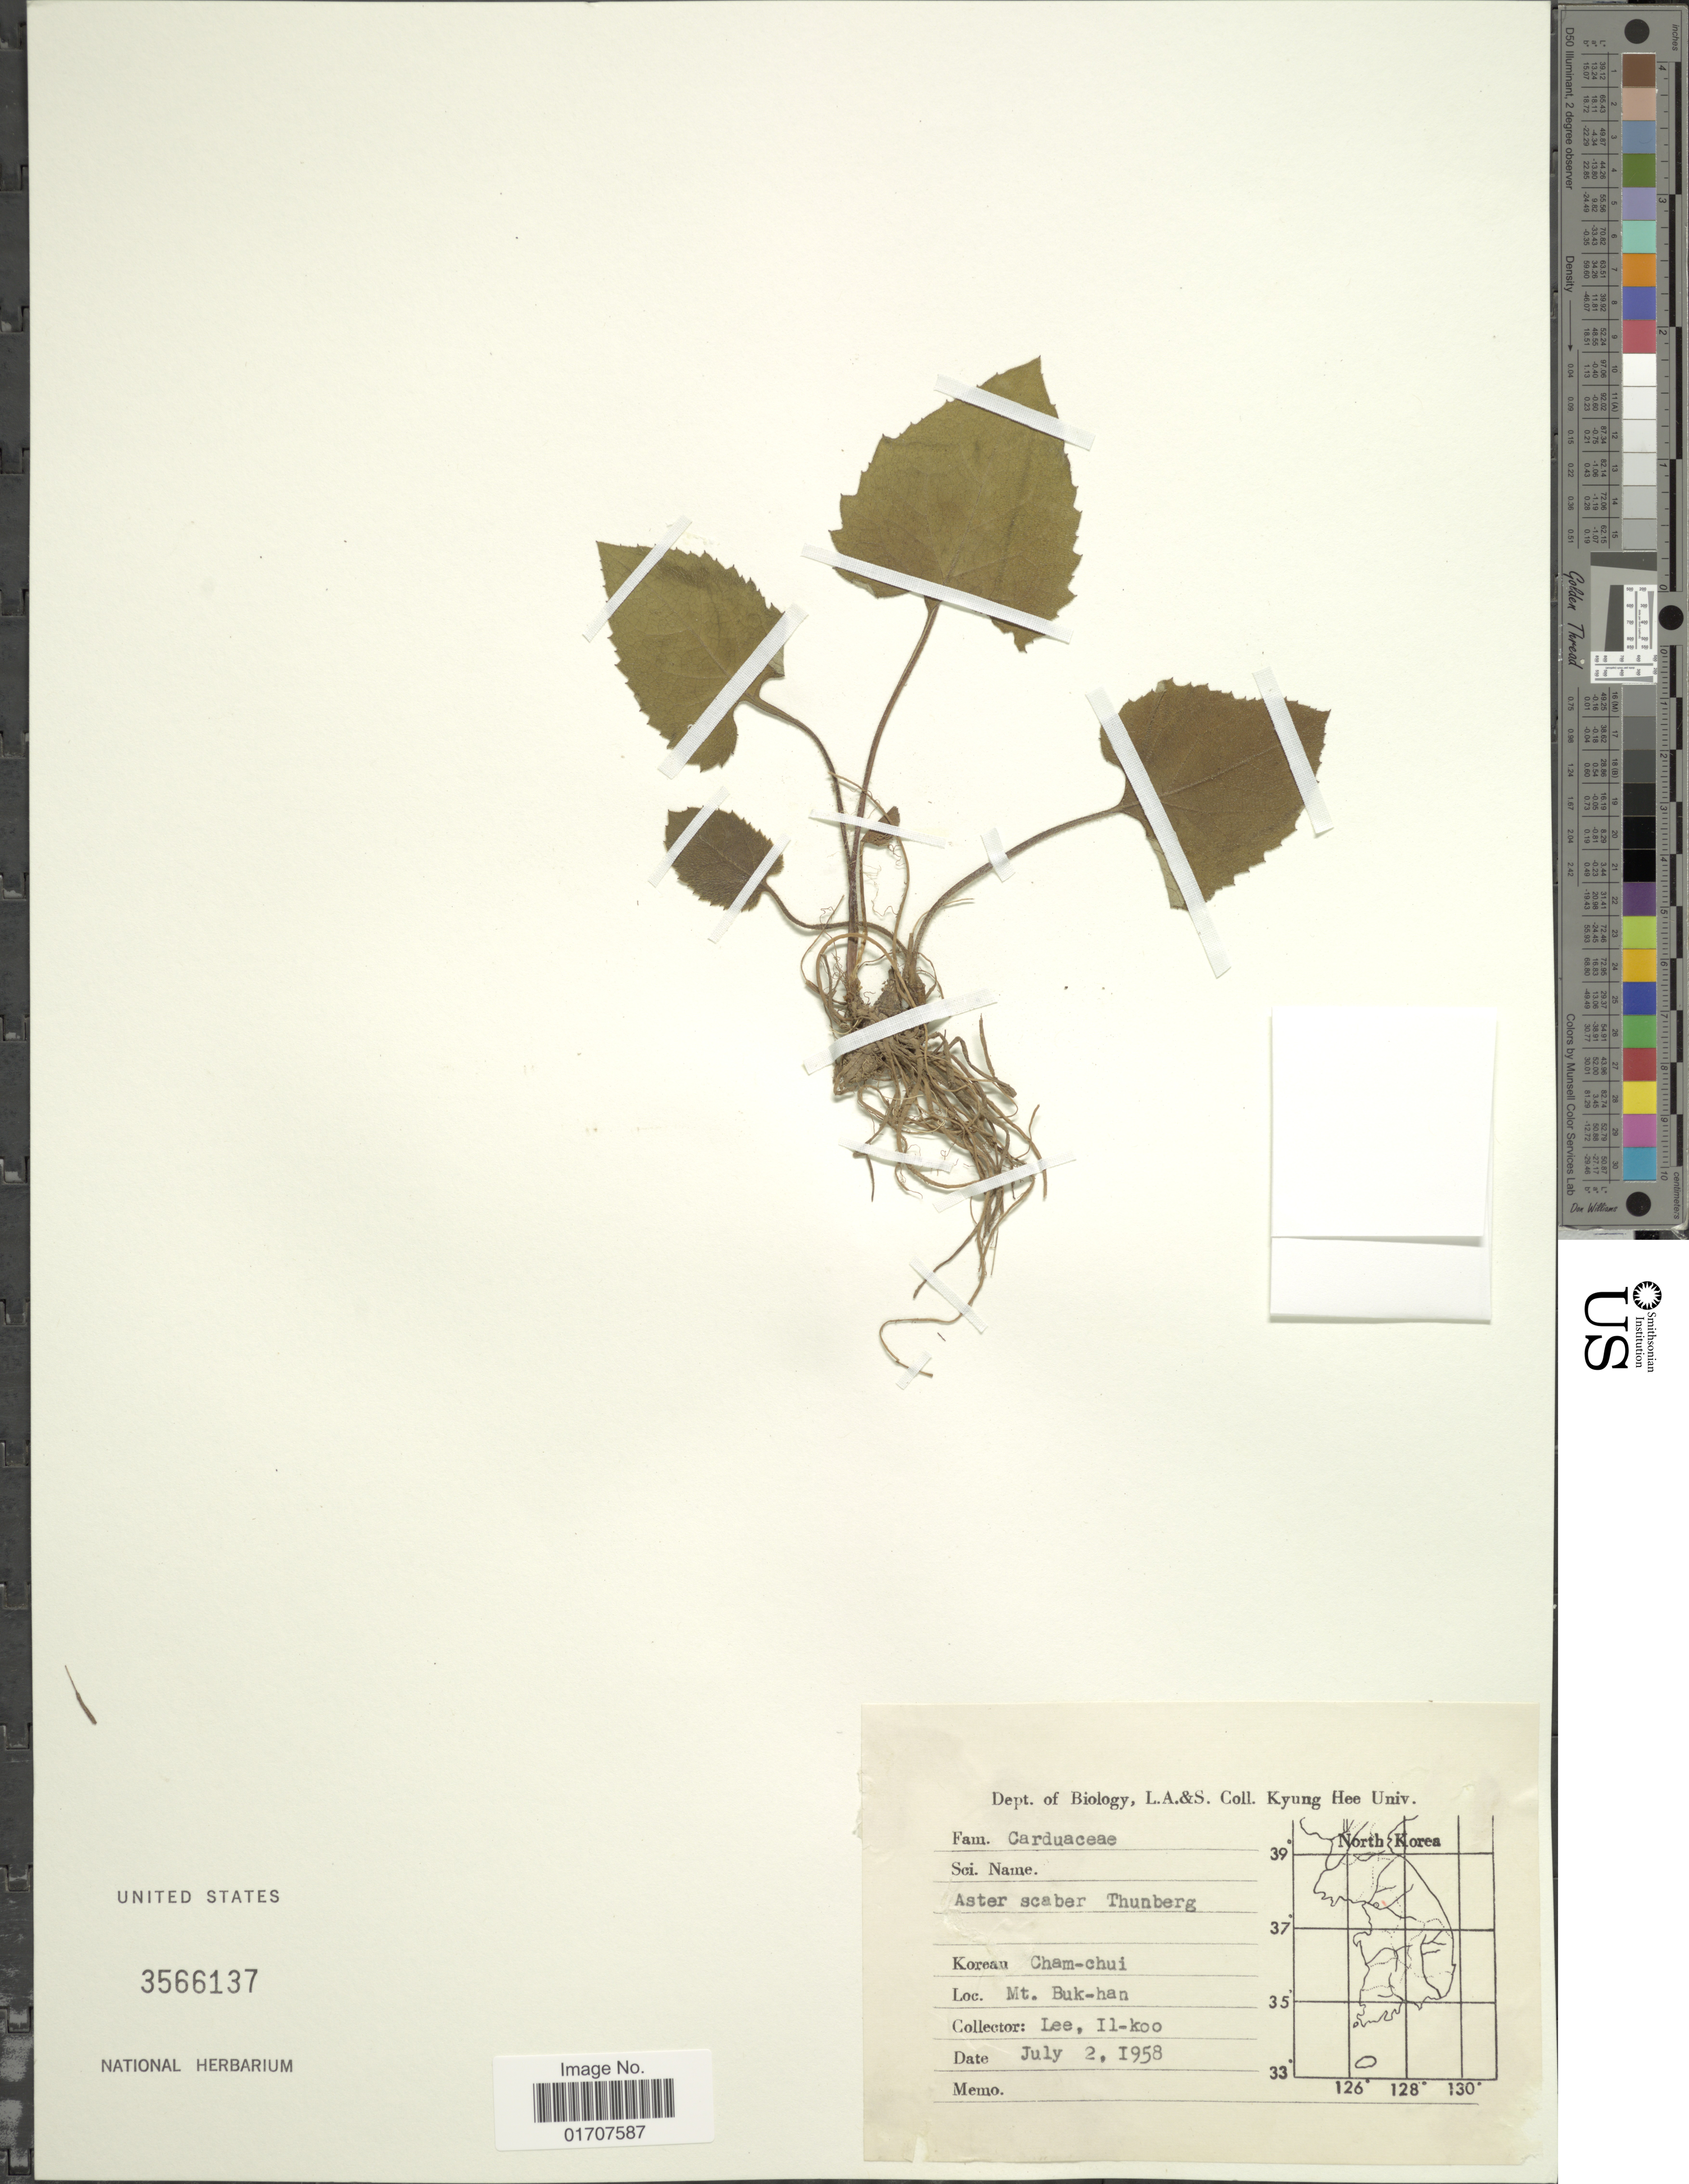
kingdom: Plantae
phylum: Tracheophyta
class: Magnoliopsida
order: Asterales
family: Asteraceae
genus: Doellingeria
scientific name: Doellingeria scaber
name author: (Thunb.) Nees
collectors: I. Lee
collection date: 1958-07-02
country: South Korea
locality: Mt. Buk-han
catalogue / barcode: US 3566137